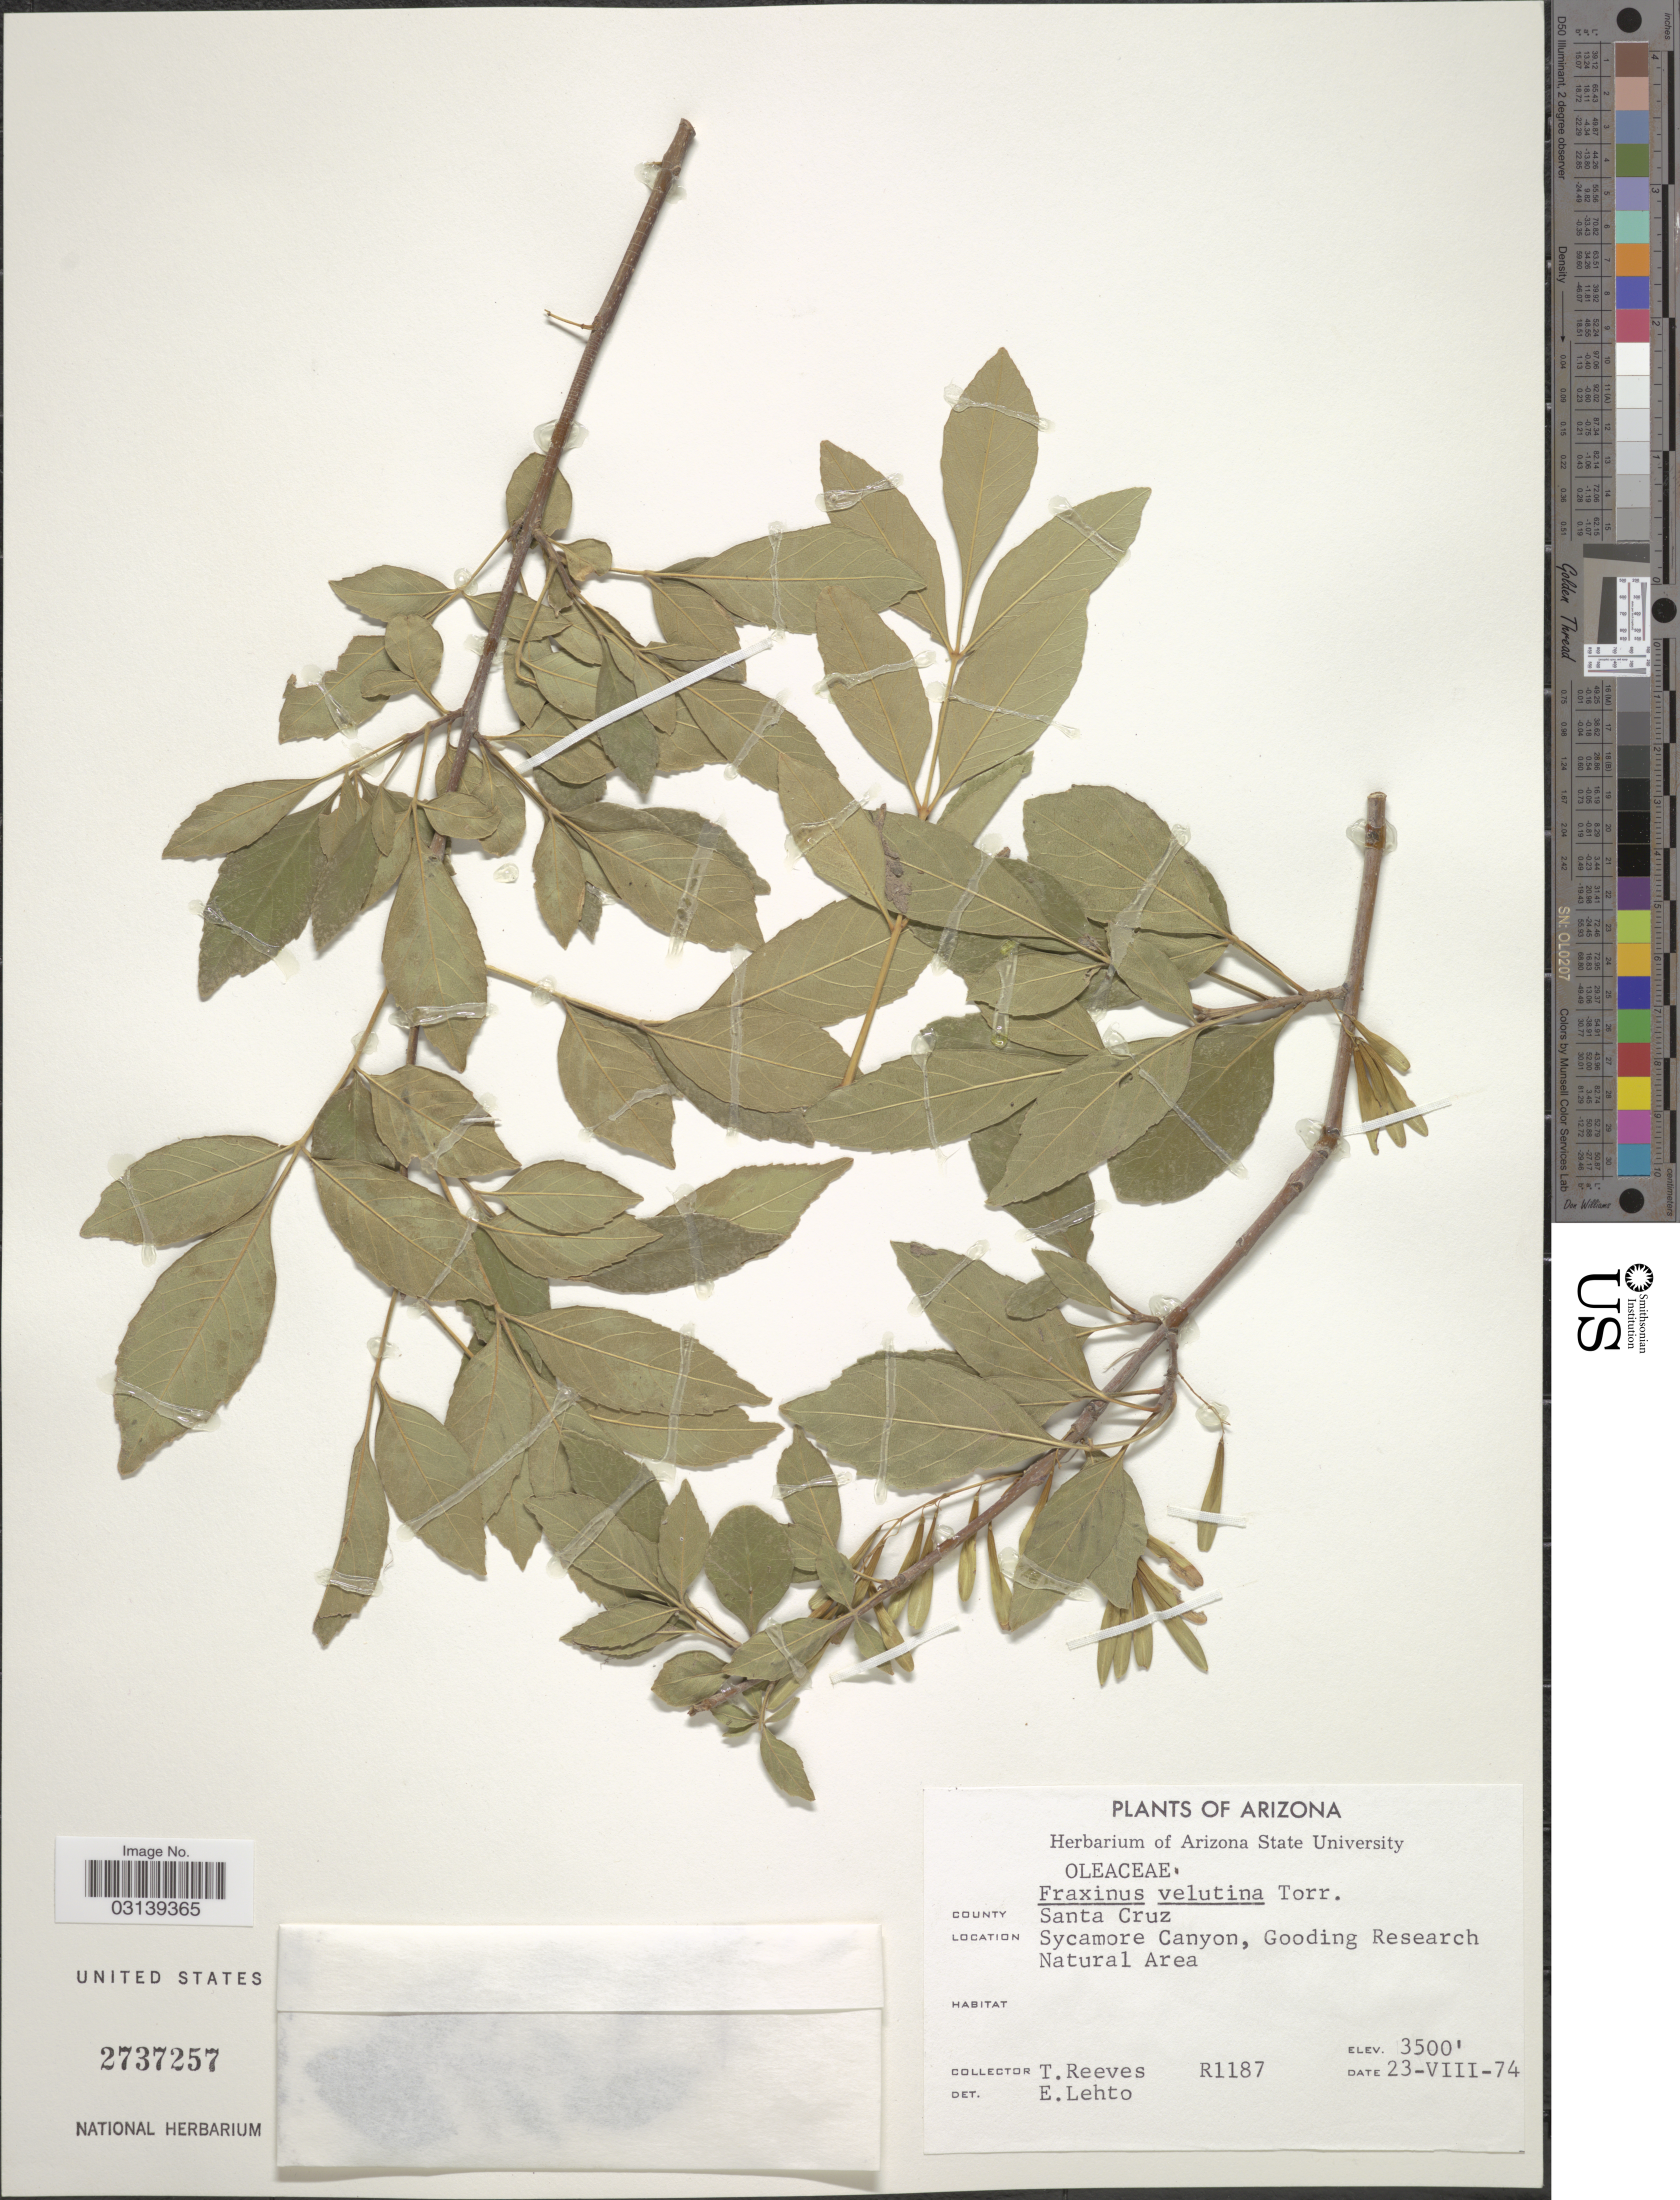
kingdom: Plantae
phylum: Tracheophyta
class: Magnoliopsida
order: Lamiales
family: Oleaceae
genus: Fraxinus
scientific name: Fraxinus velutina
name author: Torr.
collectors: T. Reeves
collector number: R1187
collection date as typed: Transcribed d/m/y: 23/8/74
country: United States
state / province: Arizona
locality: County Santa Cruz, Sycamore Canyon, Gooding Research Natural Area.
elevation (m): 1067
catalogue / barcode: US 2737257